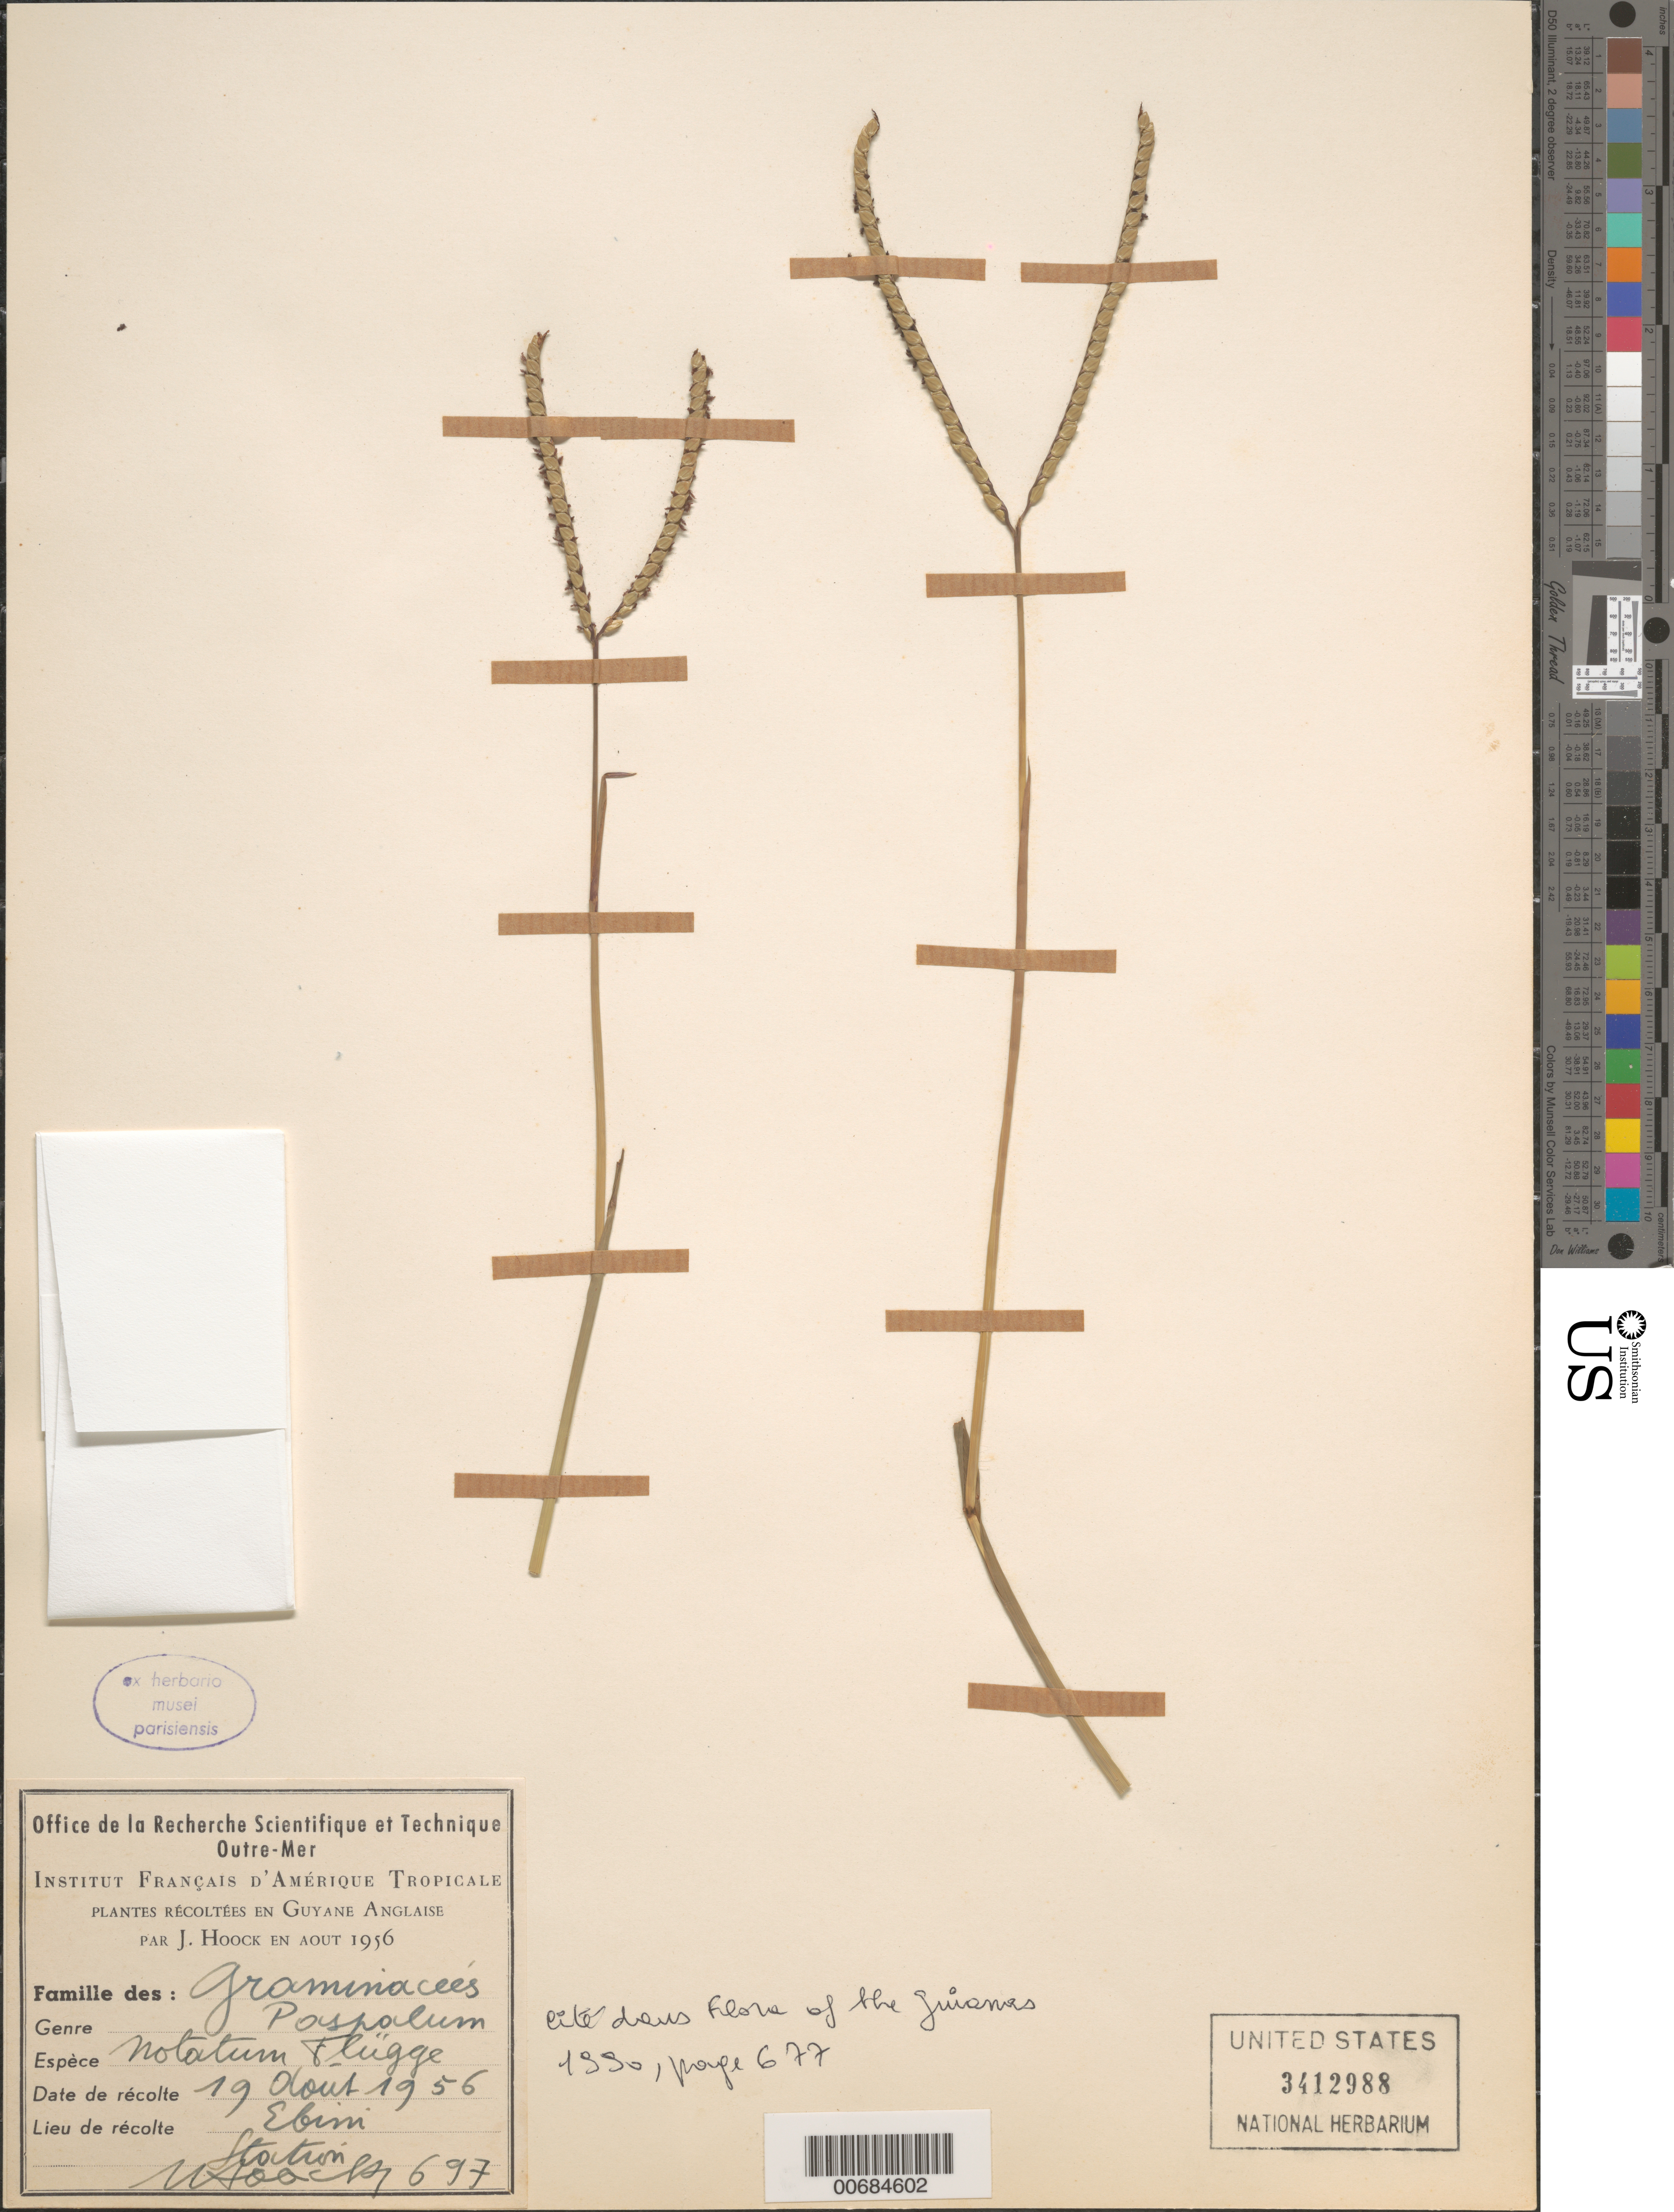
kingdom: Plantae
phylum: Tracheophyta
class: Liliopsida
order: Poales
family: Poaceae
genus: Paspalum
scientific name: Paspalum notatum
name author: Flüggé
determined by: Judziewicz, E. J.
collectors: J. Hoock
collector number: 697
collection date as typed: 19-Aug-56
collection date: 1956-08-19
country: Guyana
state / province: U. Demerara-Berbice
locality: Ebini Station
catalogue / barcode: US 3412988